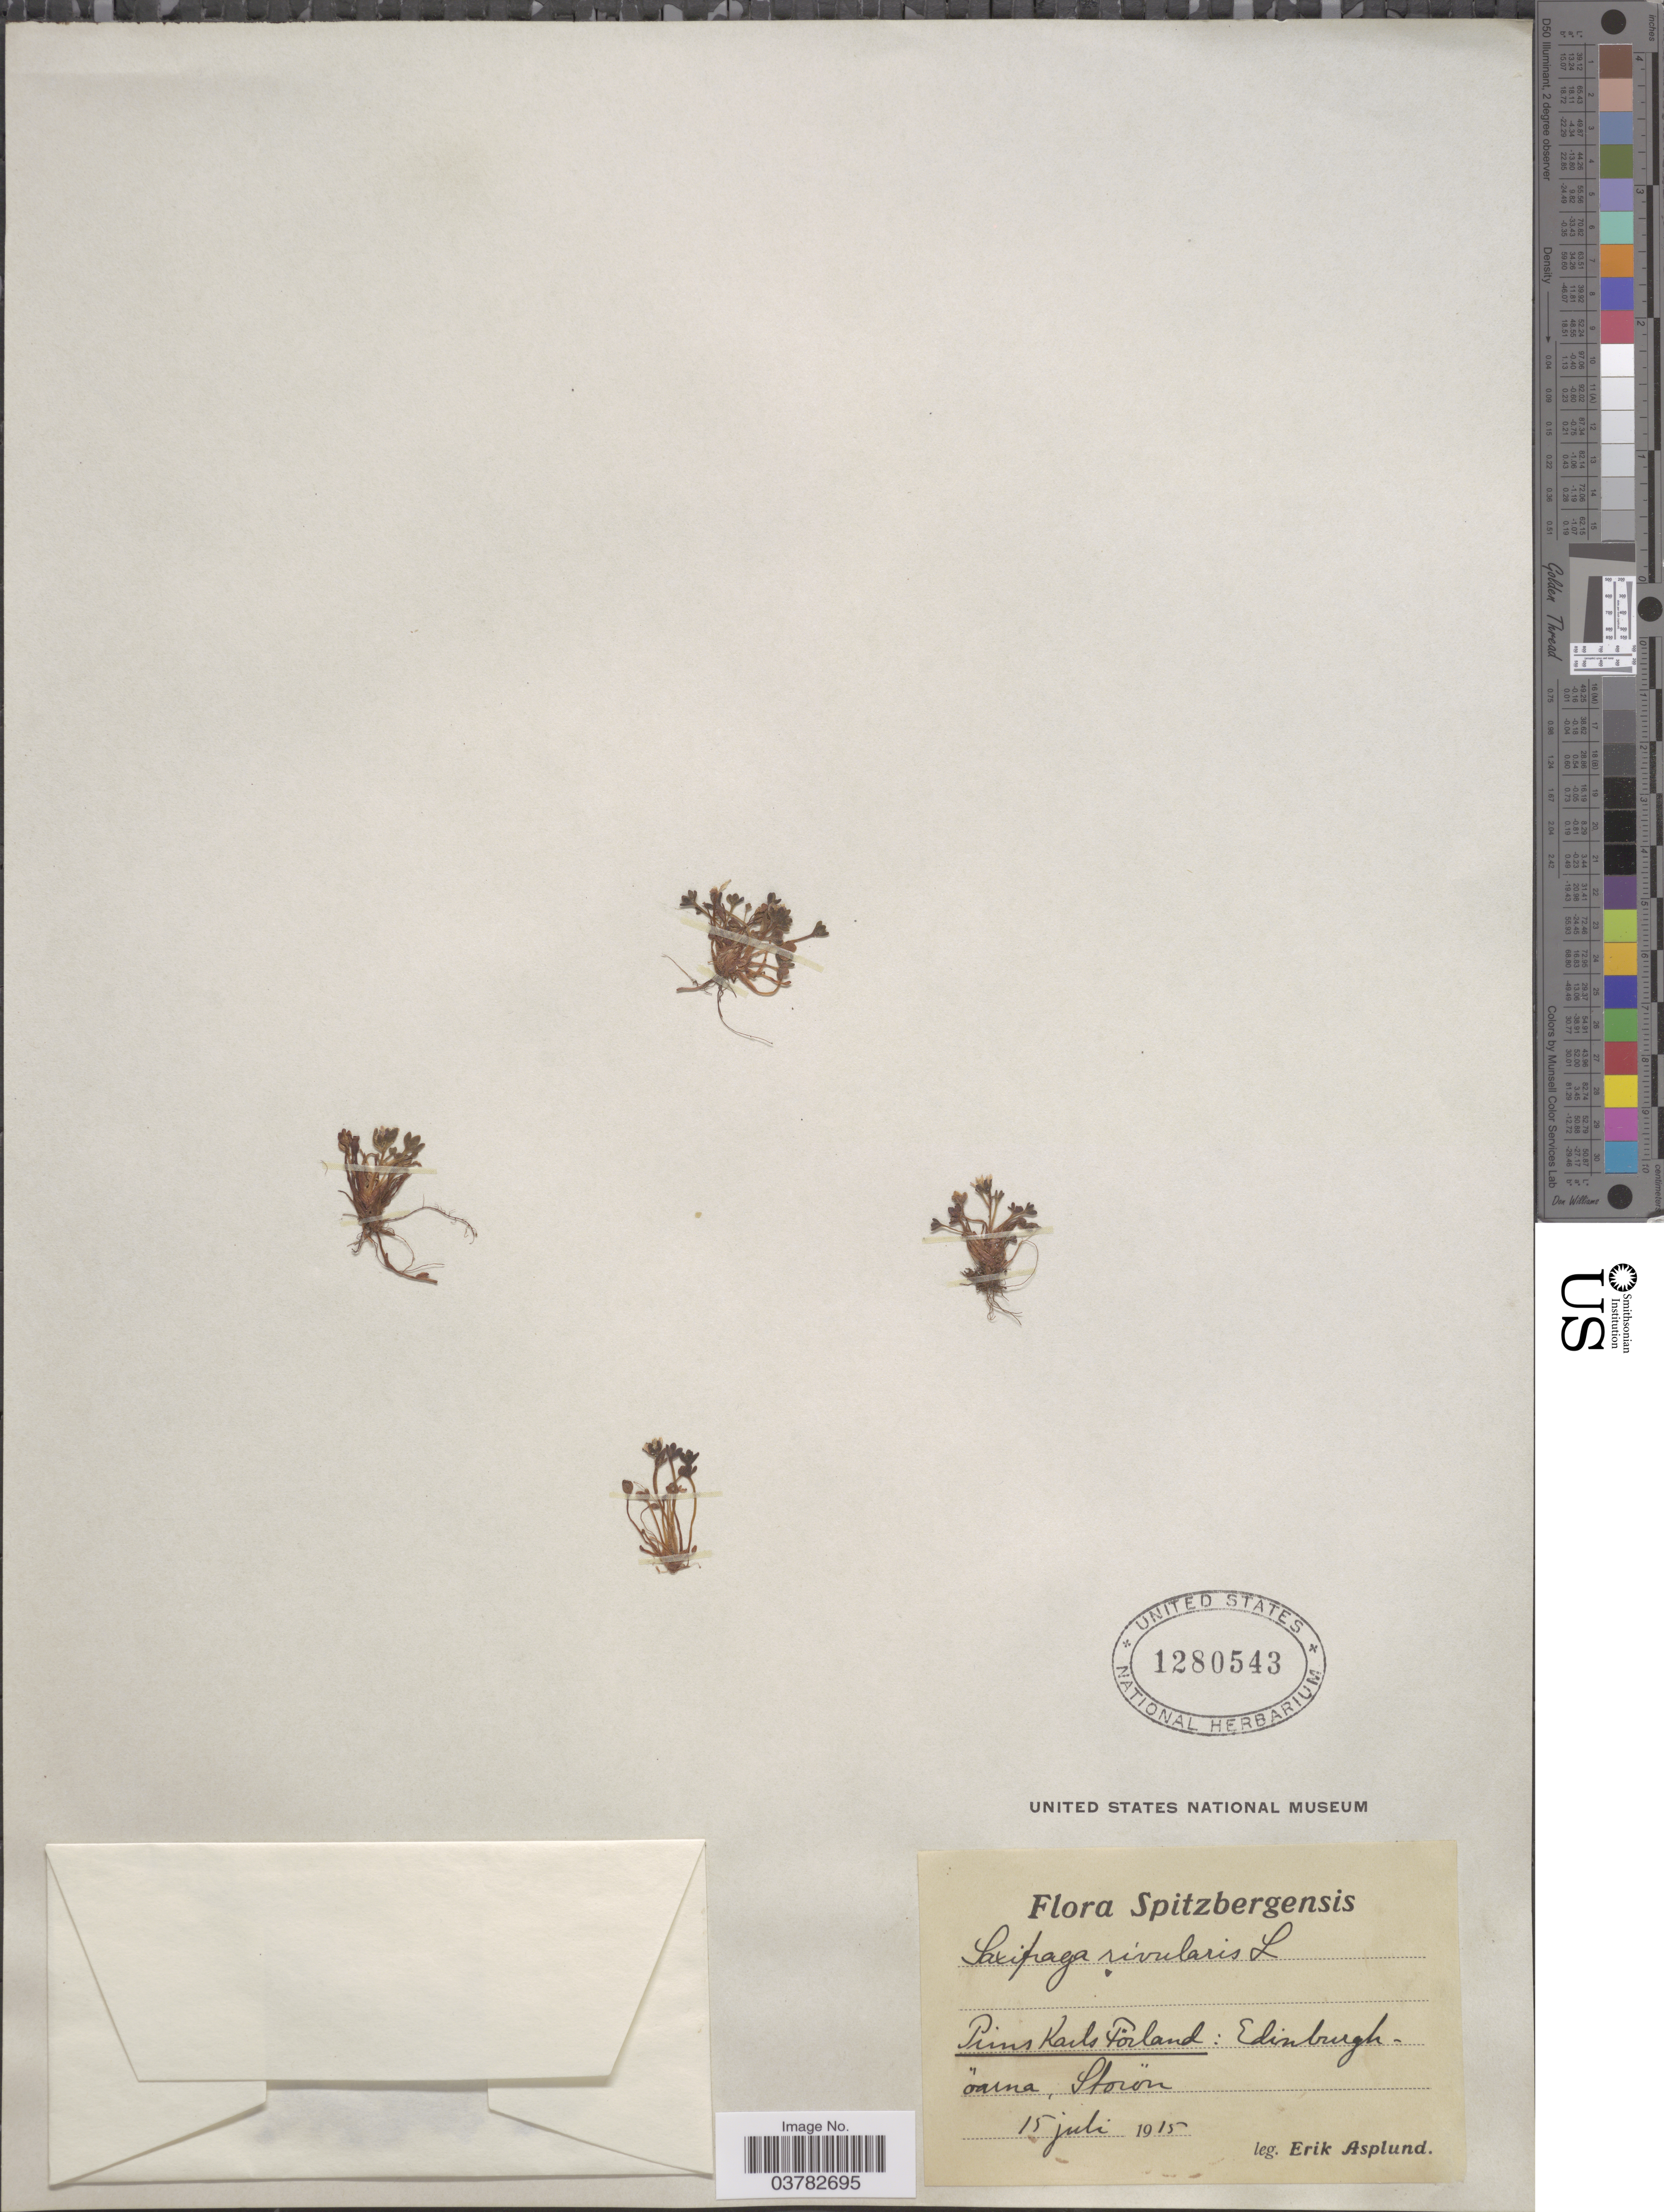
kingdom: Plantae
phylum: Tracheophyta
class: Magnoliopsida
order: Saxifragales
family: Saxifragaceae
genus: Saxifraga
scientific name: Saxifraga rivularis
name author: L.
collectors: E. Asplund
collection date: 1915-07-15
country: Norway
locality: Spitzbergensis. Prins Karls Fórland: Edinburghöarna, Storön.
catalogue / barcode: US 1280543